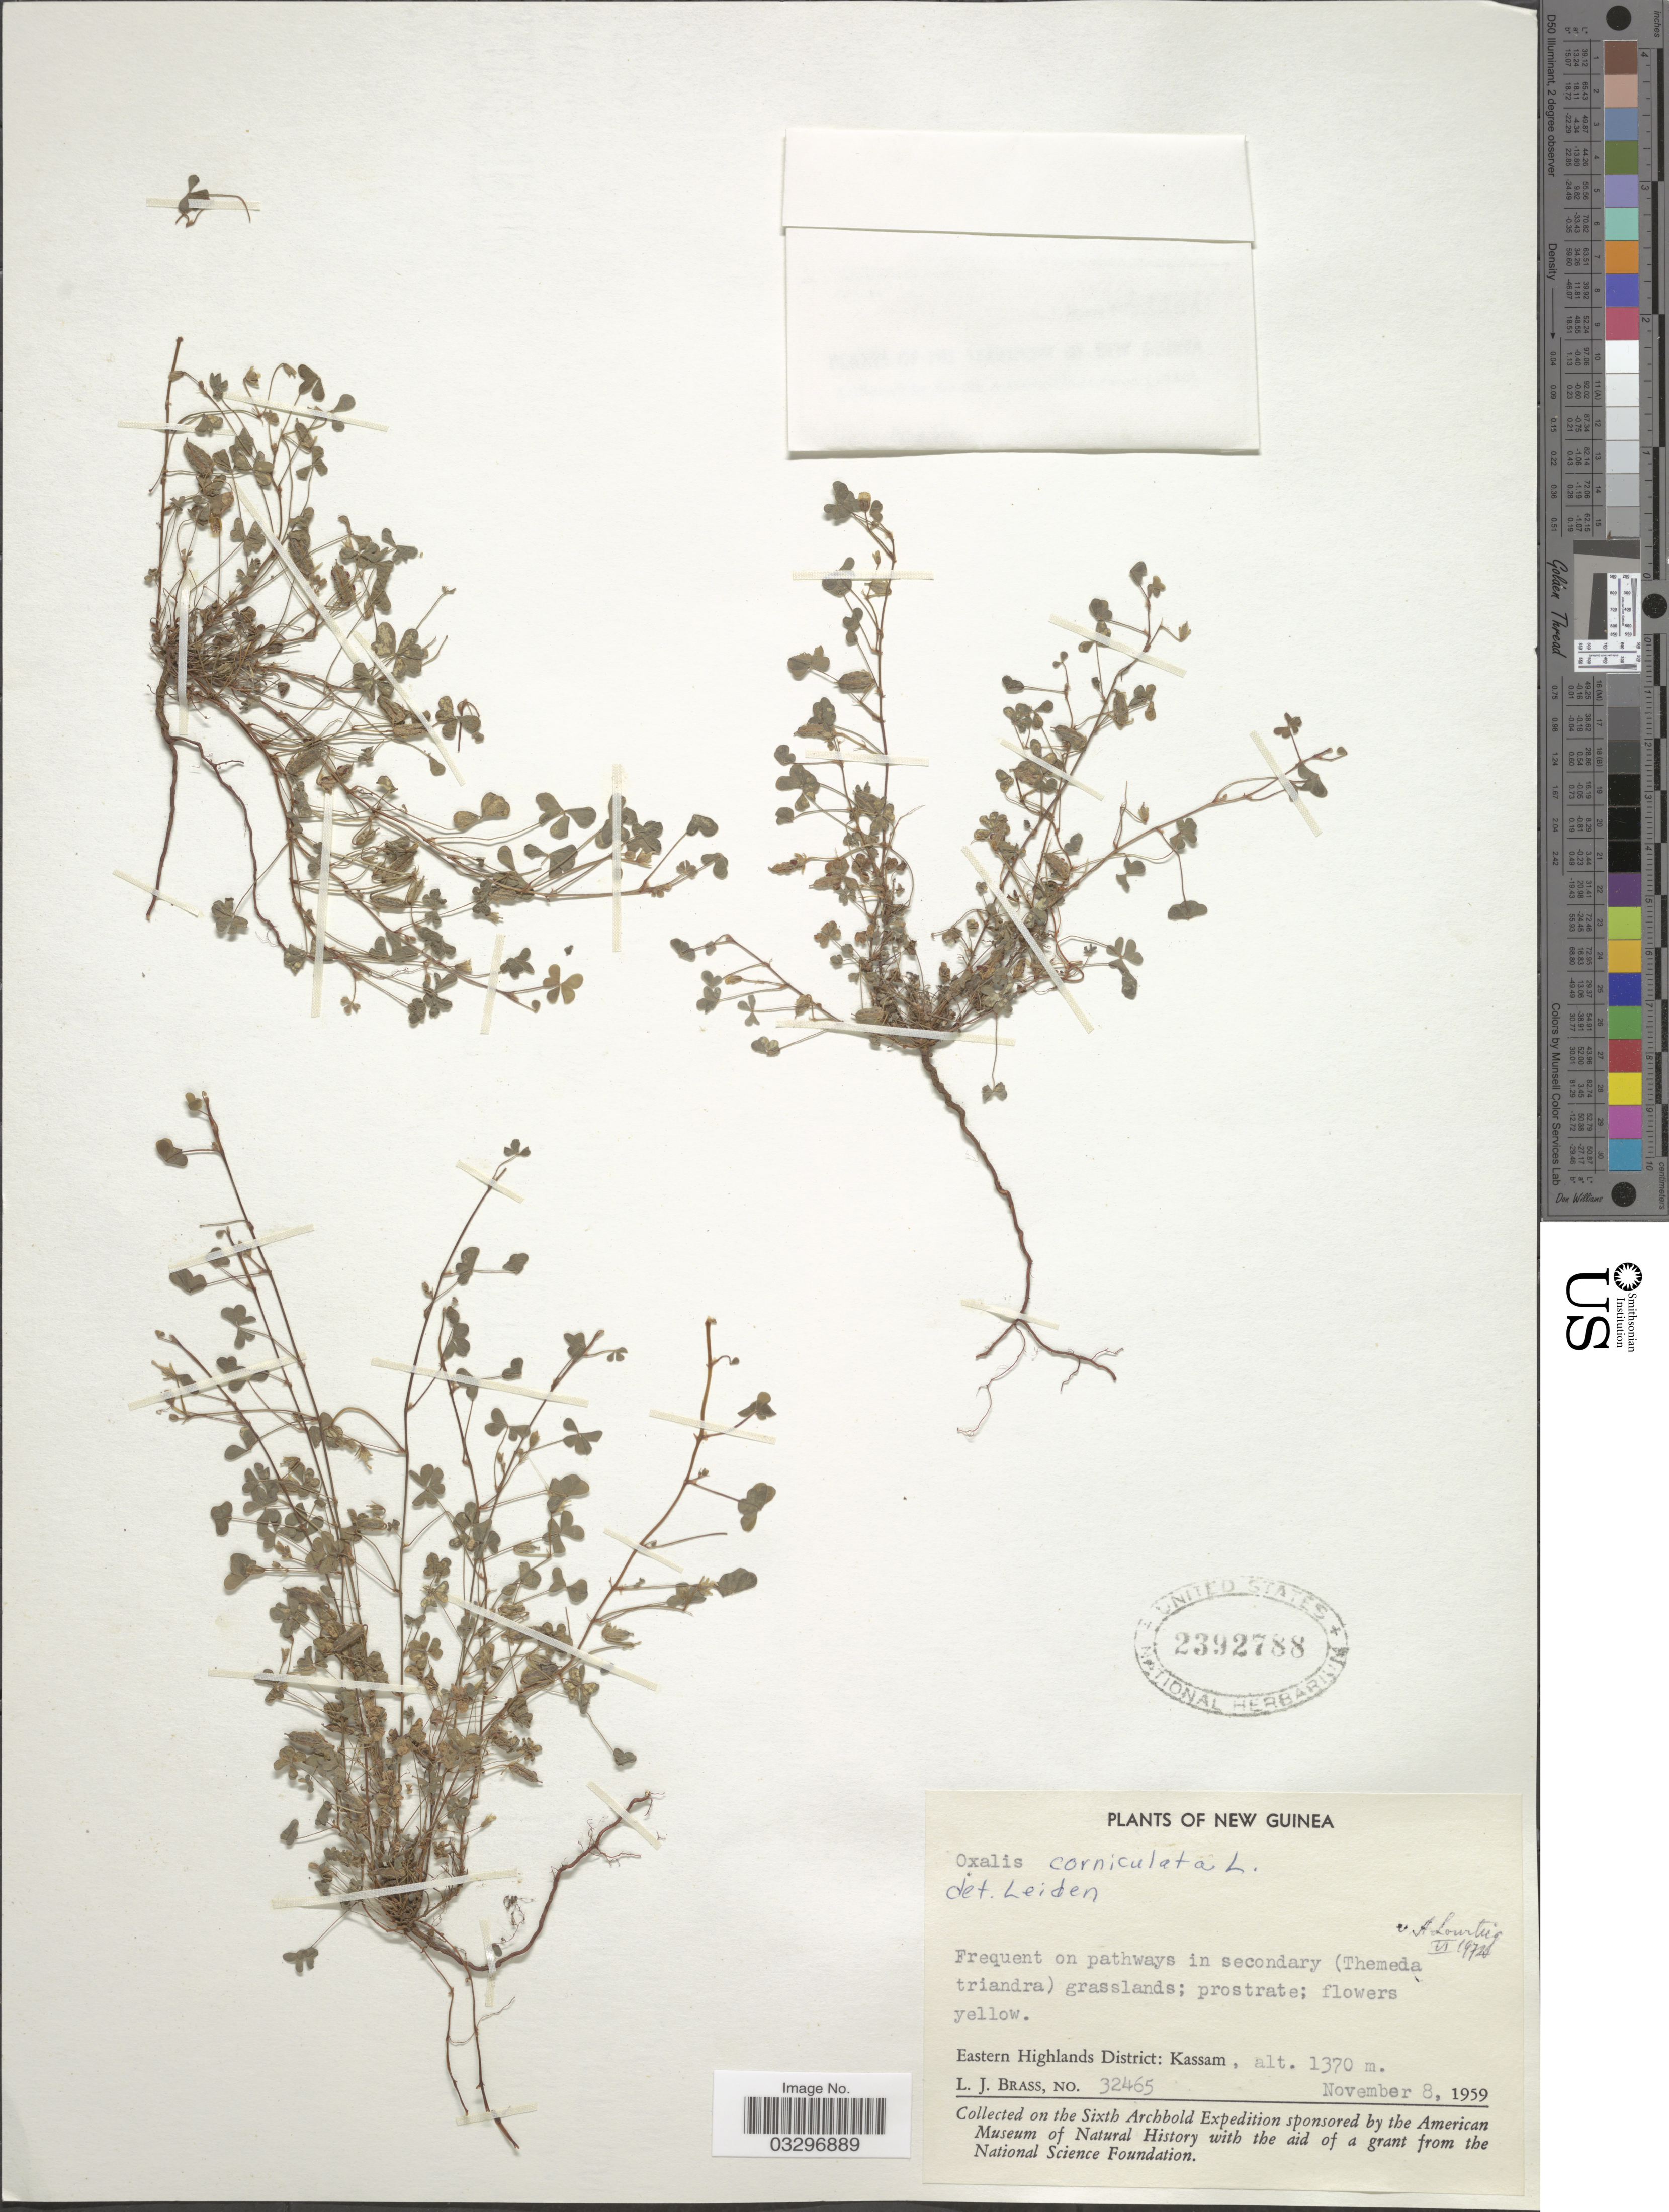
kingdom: Plantae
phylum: Tracheophyta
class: Magnoliopsida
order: Oxalidales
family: Oxalidaceae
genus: Oxalis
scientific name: Oxalis corniculata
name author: L.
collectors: L. J. Brass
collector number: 32465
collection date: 1959-11-08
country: Papua New Guinea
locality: New Guinea. Eastern Highlands District: Kassam.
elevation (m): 1370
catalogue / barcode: US 2392788